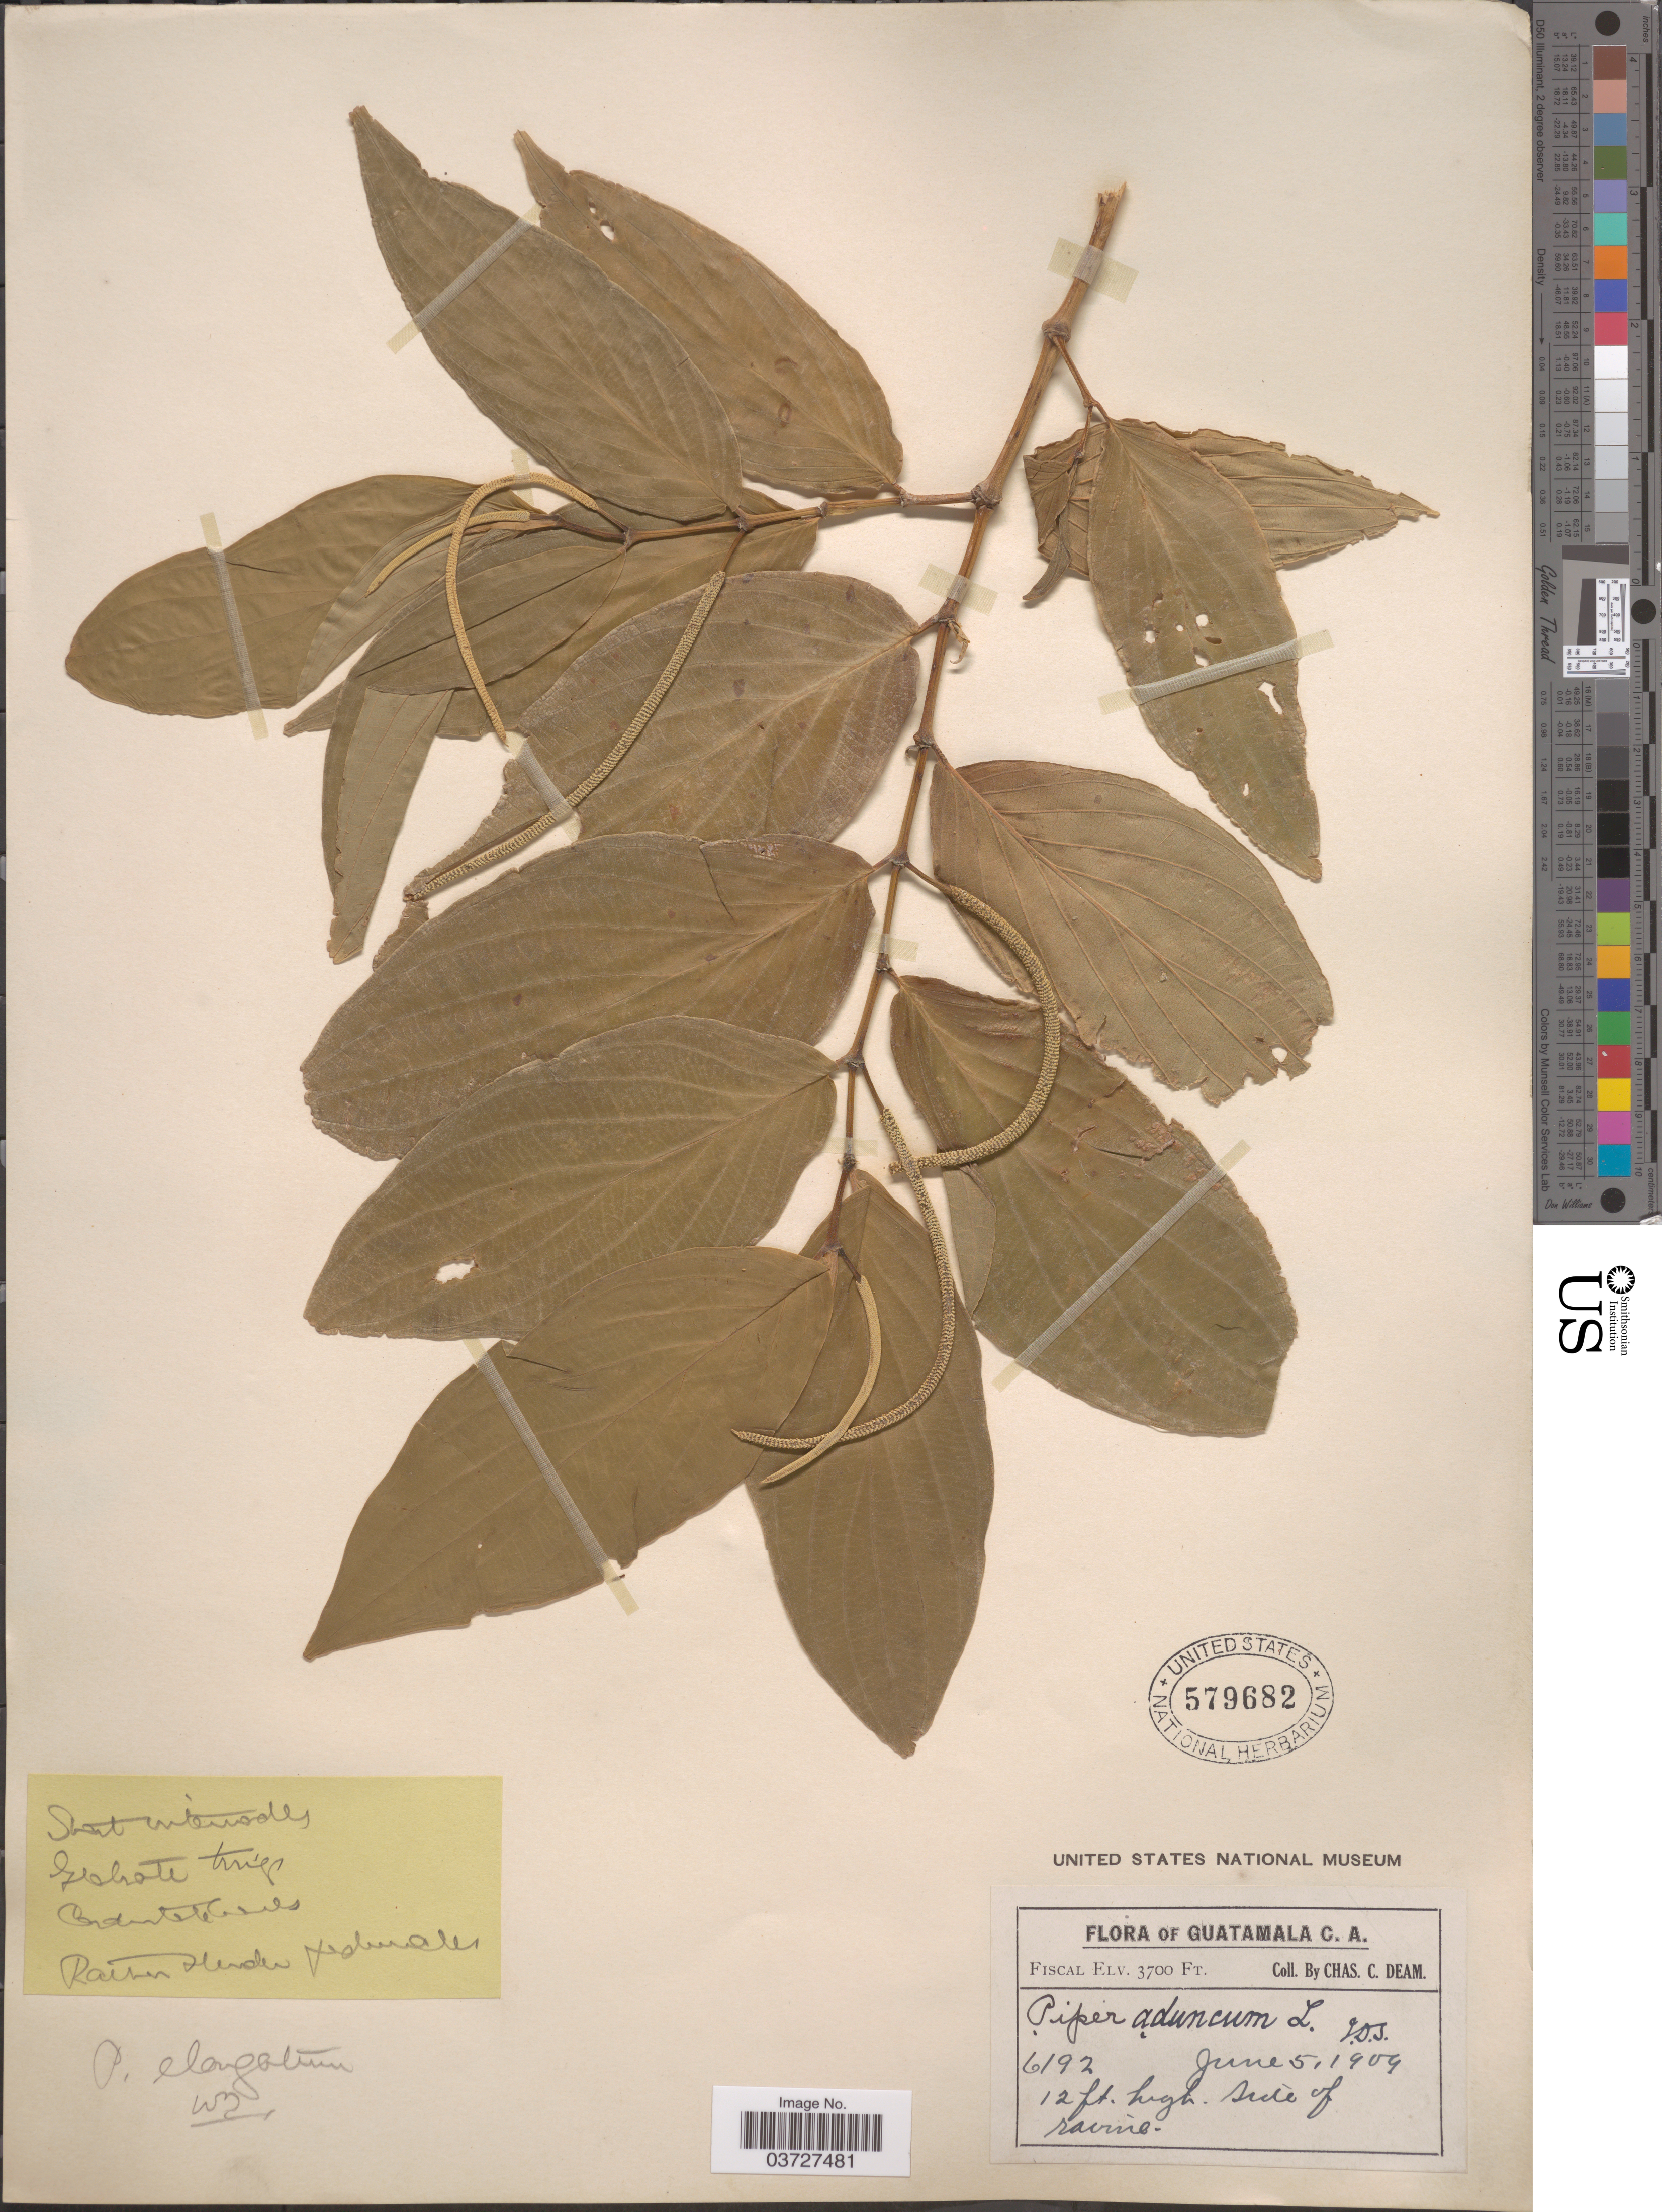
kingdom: Plantae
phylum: Tracheophyta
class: Magnoliopsida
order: Piperales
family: Piperaceae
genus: Piper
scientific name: Piper elongatum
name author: Vahl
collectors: C. C. Deam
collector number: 6192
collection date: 1909-06-05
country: Guatemala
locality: Fiscal. Side of ravine.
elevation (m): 1128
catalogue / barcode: US 579682